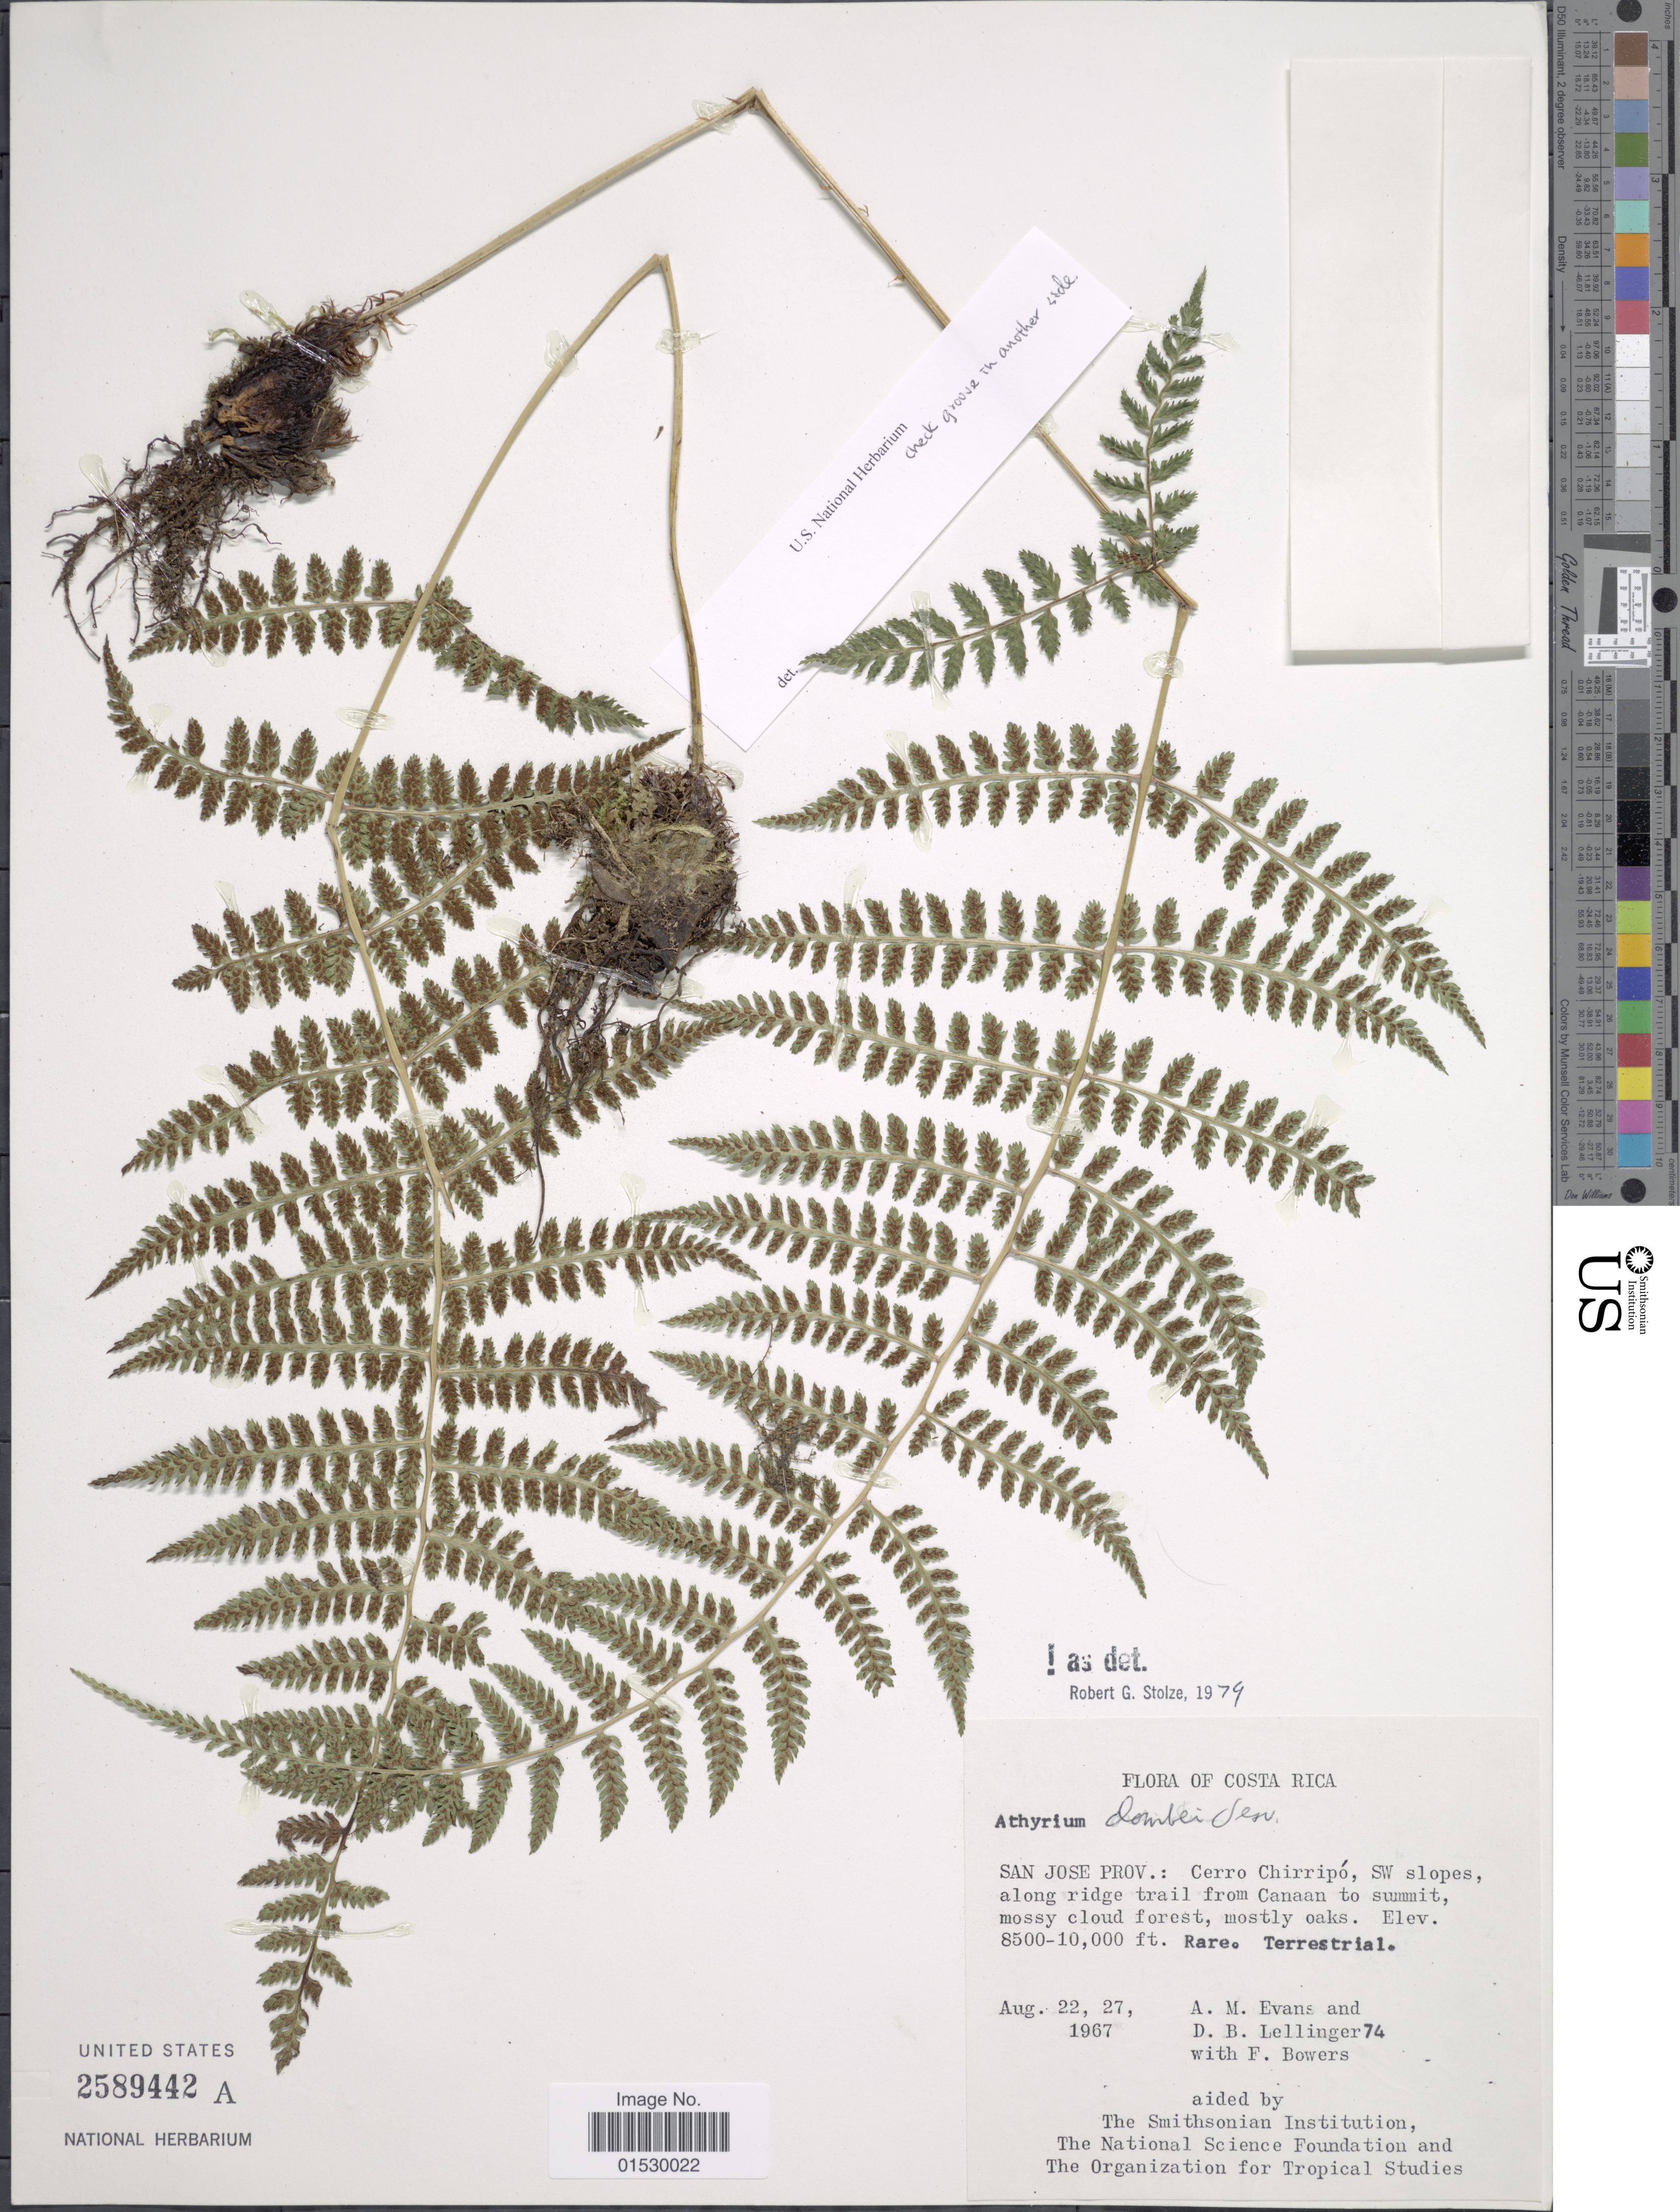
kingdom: Plantae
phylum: Tracheophyta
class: Polypodiopsida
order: Polypodiales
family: Athyriaceae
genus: Athyrium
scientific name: Athyrium dombei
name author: (Desv.) C. Chr.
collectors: A. M. Evans, D. B. Lellinger & F. Bowers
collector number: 74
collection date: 1967-08-22/1967-08-27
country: Costa Rica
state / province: San José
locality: Cerro Chirripo, SW slopes, along ridge trail from Canaan to summit, mossy cloud forest, mostly oakes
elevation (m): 2591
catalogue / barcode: US 2589442A